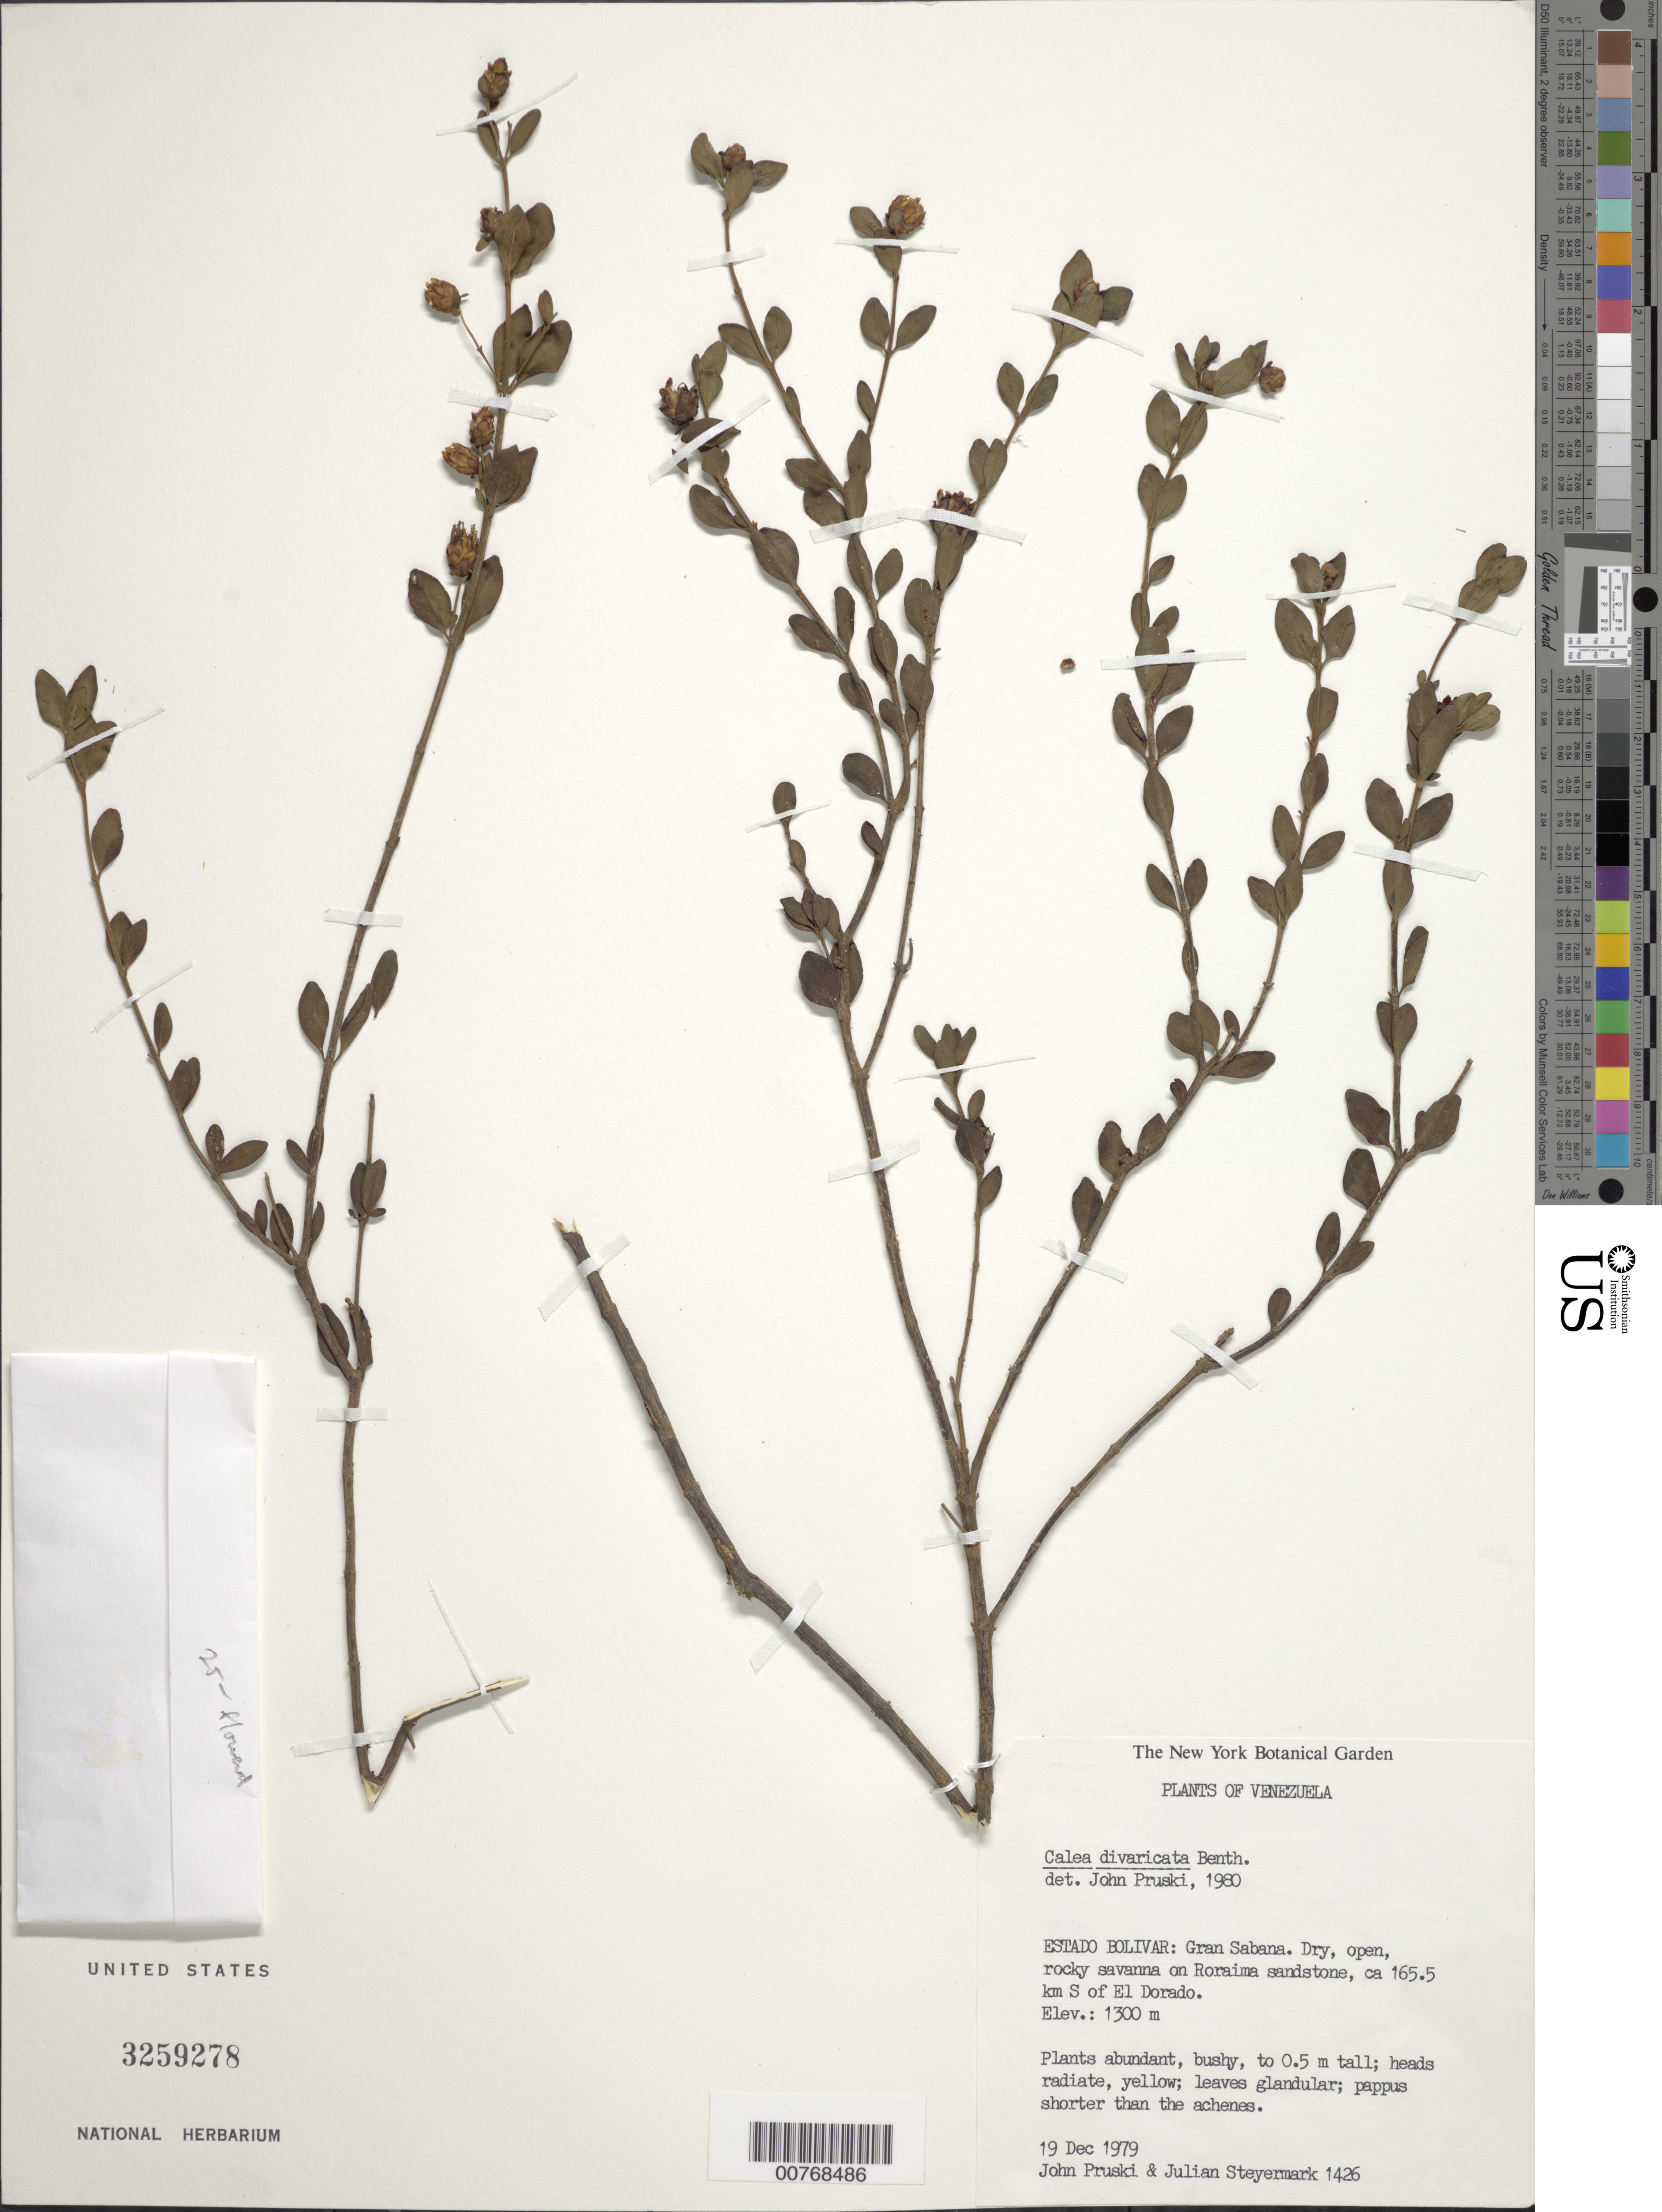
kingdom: Plantae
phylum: Tracheophyta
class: Magnoliopsida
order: Asterales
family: Asteraceae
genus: Calea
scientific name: Calea divaricata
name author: Benth.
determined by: Pruski, J. F.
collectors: J. F. Pruski & J. Steyermark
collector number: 1426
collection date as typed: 19-Dec-79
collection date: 1979-12-19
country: Venezuela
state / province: Bolívar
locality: Gran Sabana, 165.5 km S of El Dorado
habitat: Dry, open, rocky savanna on Roraima sandstone.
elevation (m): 1300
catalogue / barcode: US 3259278